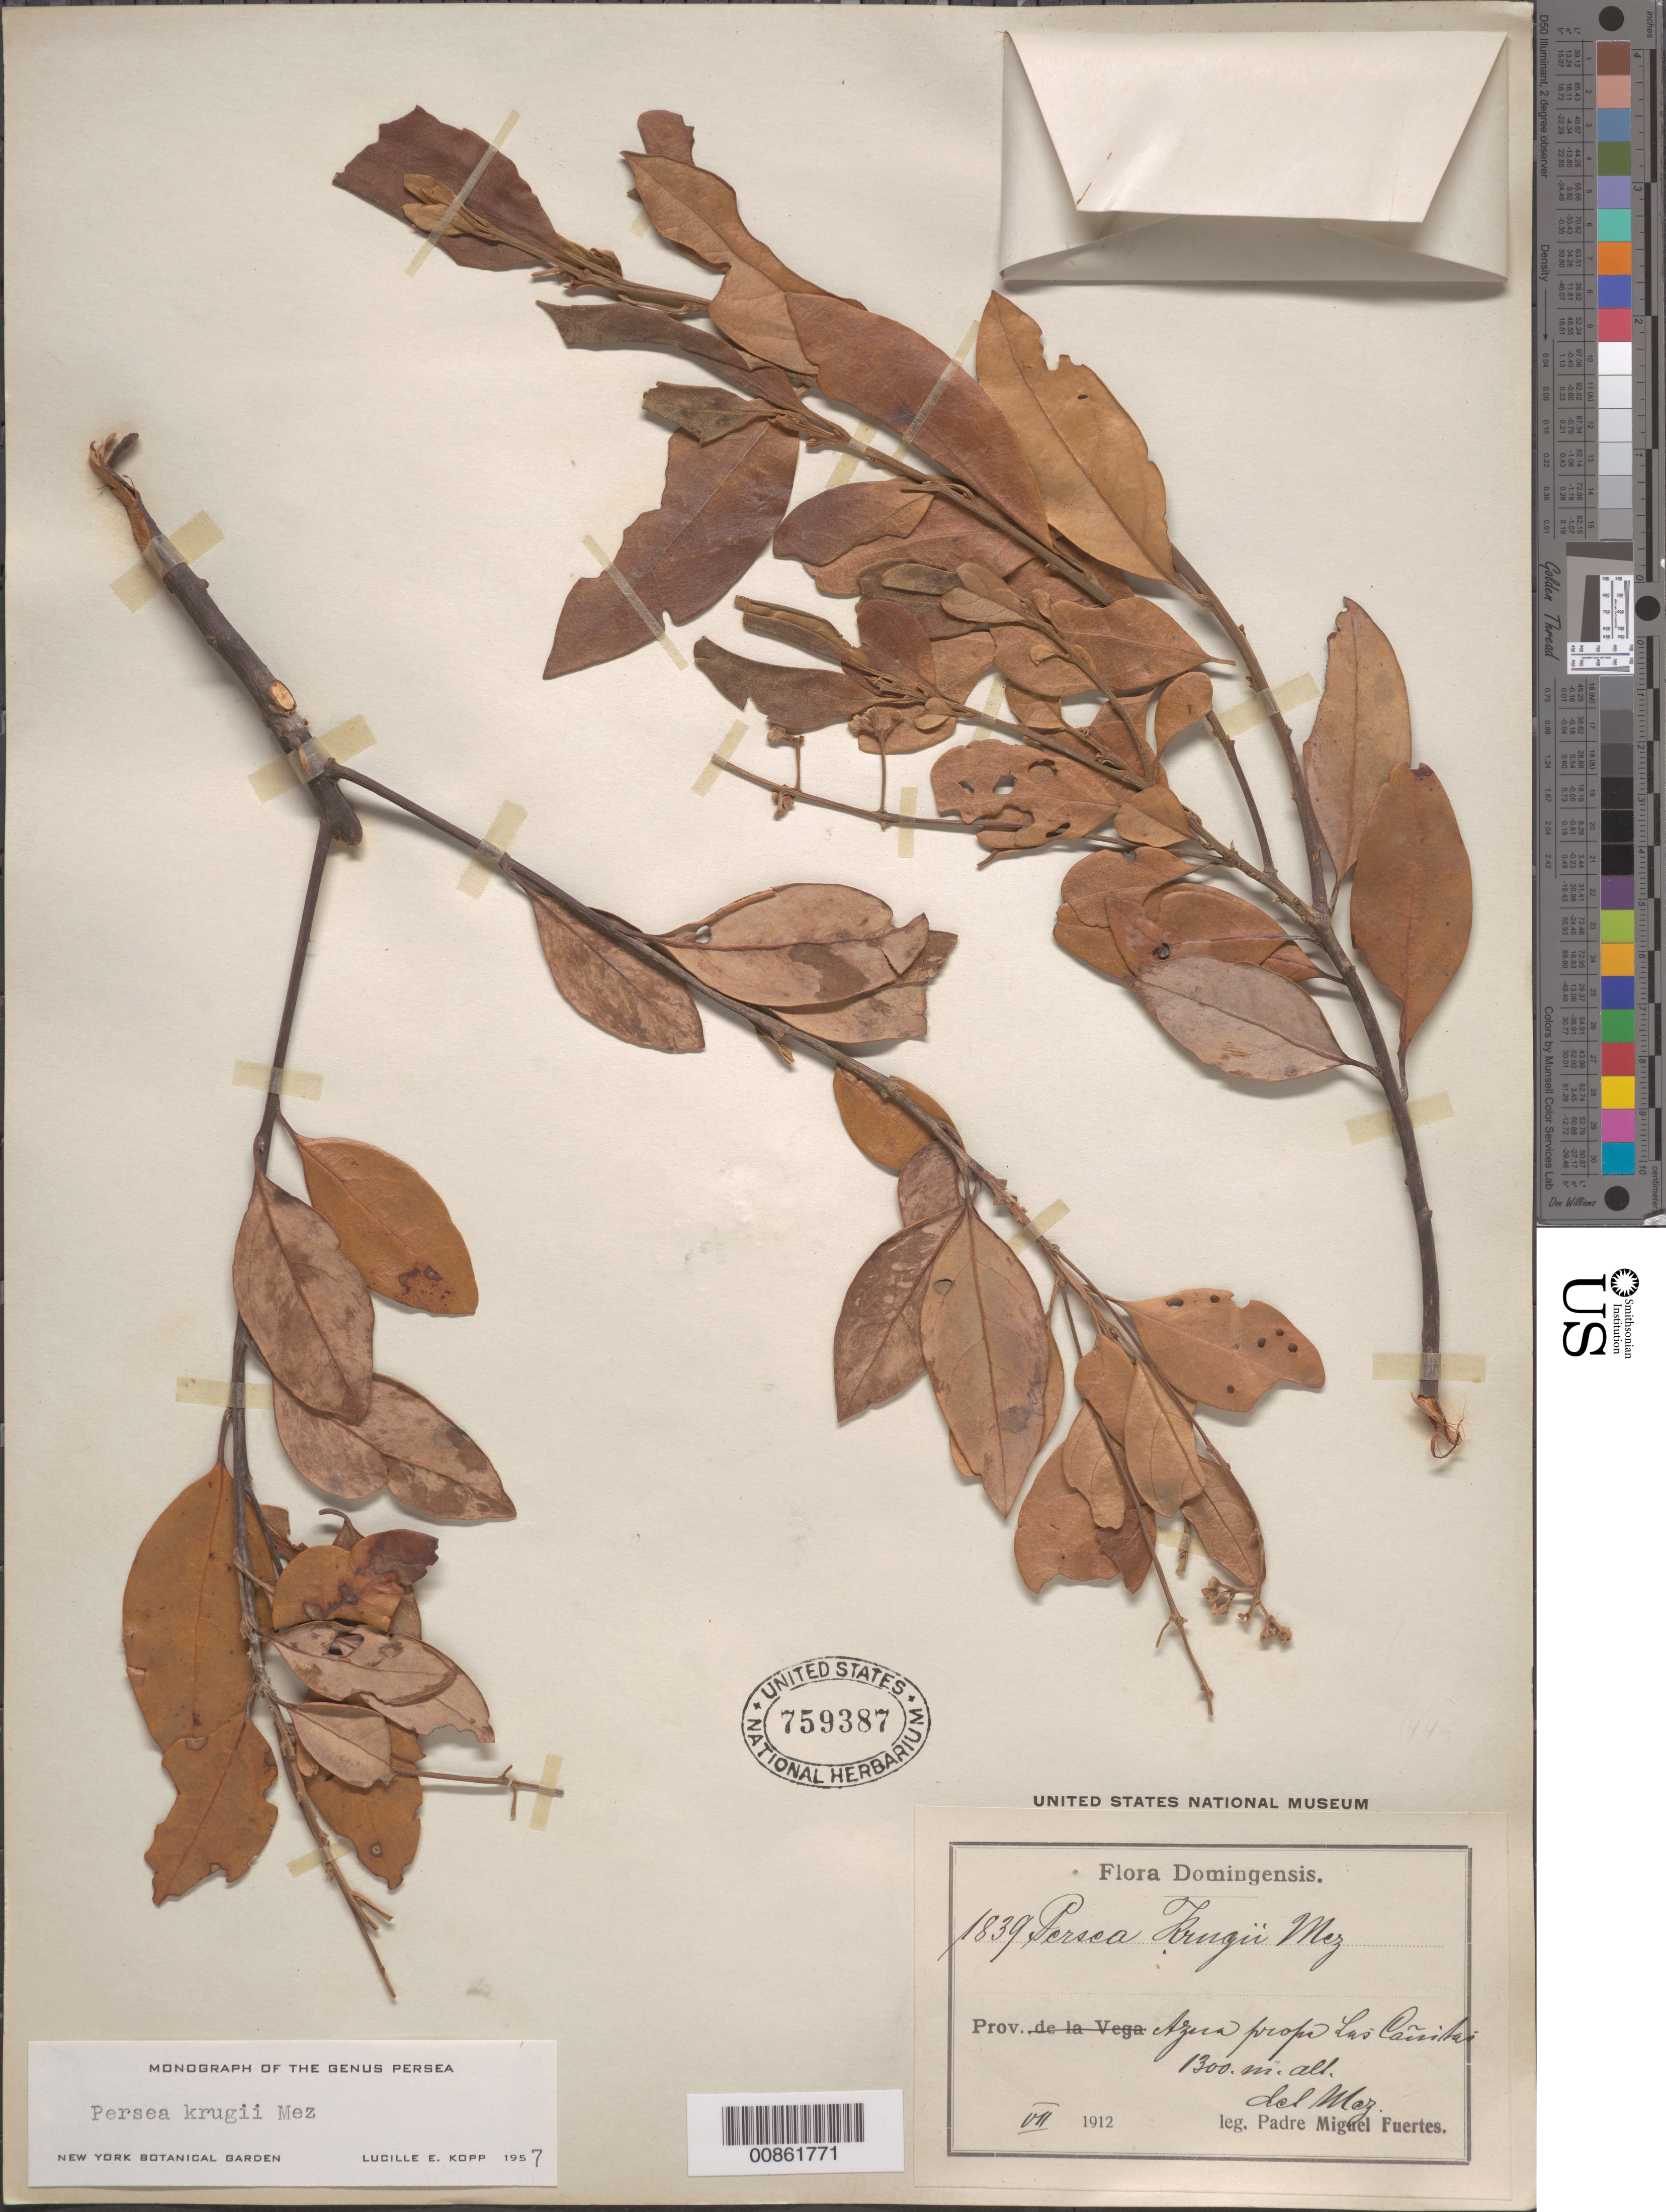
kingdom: Plantae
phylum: Tracheophyta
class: Magnoliopsida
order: Laurales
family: Lauraceae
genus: Persea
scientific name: Persea krugii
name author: Mez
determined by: Kopp, L. E., (NY), New York Botanical Garden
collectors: M. D. Fuertes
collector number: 1839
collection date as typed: Jul 1912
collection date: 1912-07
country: Dominican Republic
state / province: Azua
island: Hispaniola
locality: Prope Las Cañitas.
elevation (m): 1300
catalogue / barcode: US 759387